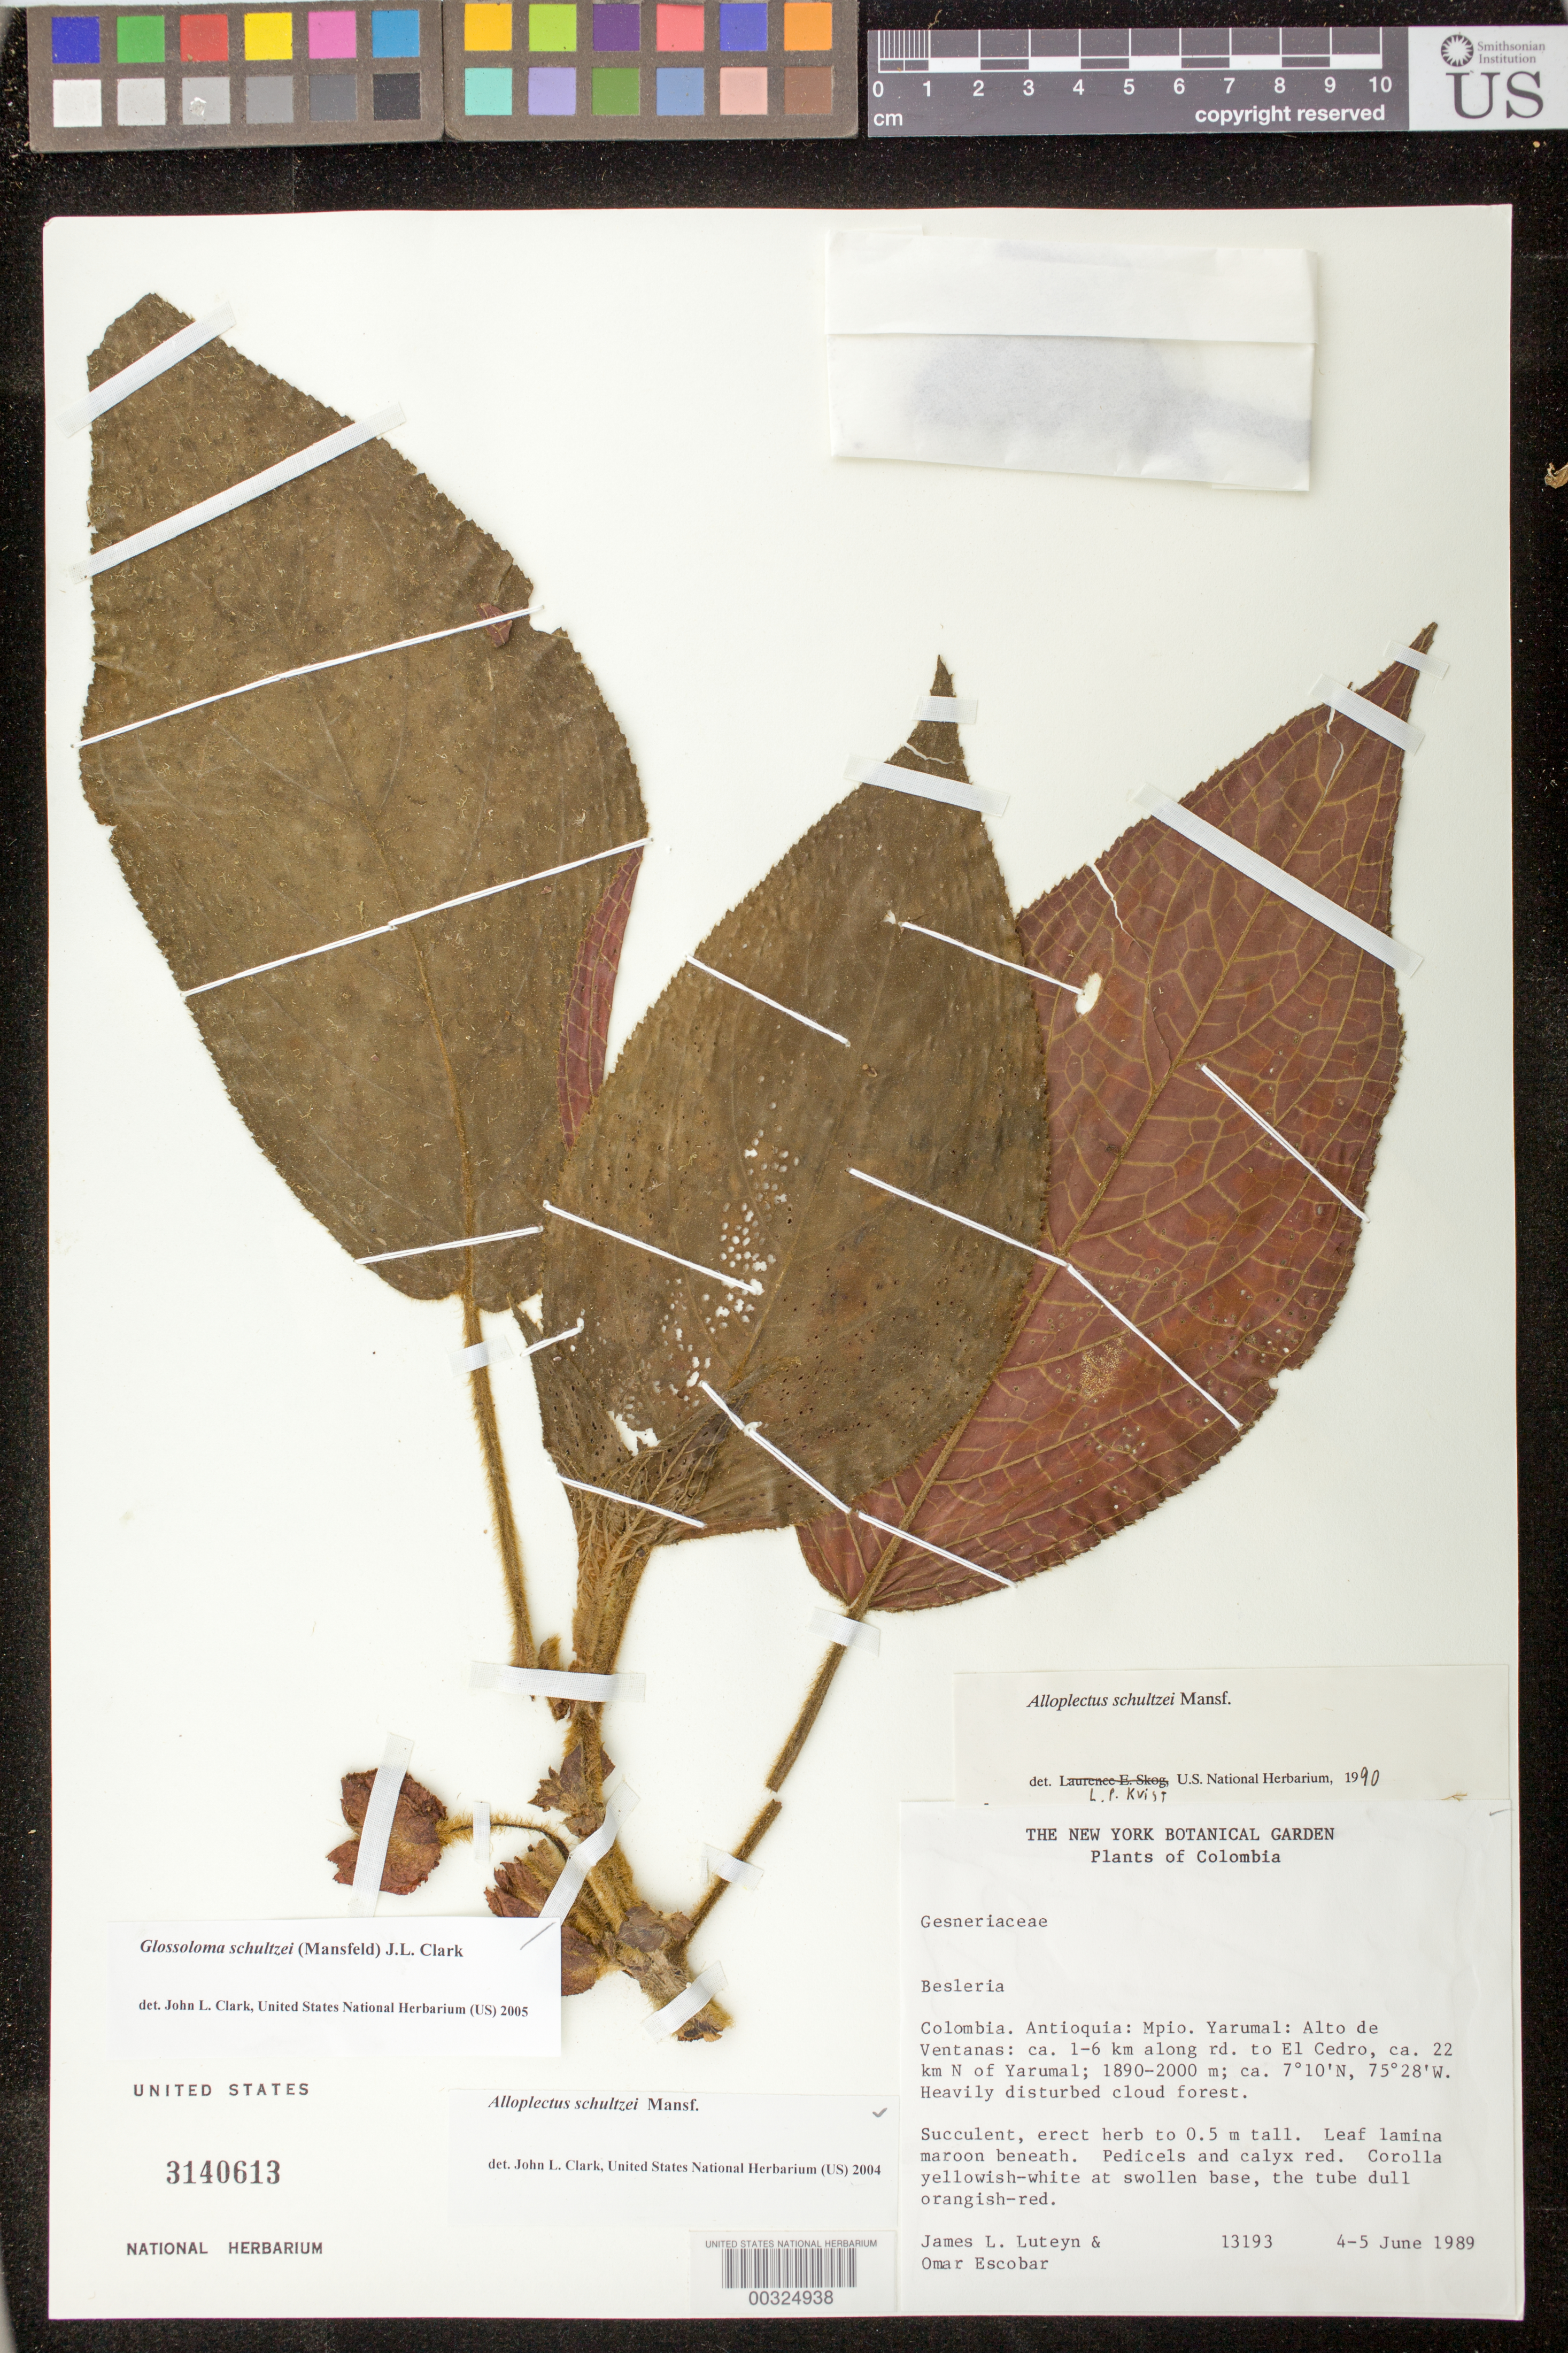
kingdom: Plantae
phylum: Tracheophyta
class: Magnoliopsida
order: Lamiales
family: Gesneriaceae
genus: Glossoloma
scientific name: Glossoloma schultzei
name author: (Mansf.) J.L. Clark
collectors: J. L. Luteyn & O. D. Escobar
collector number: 13193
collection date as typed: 4-5 Jun 1989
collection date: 1989-06-04/1989-06-05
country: Colombia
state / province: Antioquia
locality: Mun. of Yarumal, Alto de Ventanas, ca 1-6 km along rd. to El Cedro, ca 22 km N of Yarumal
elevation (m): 1890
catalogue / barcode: US 3140613